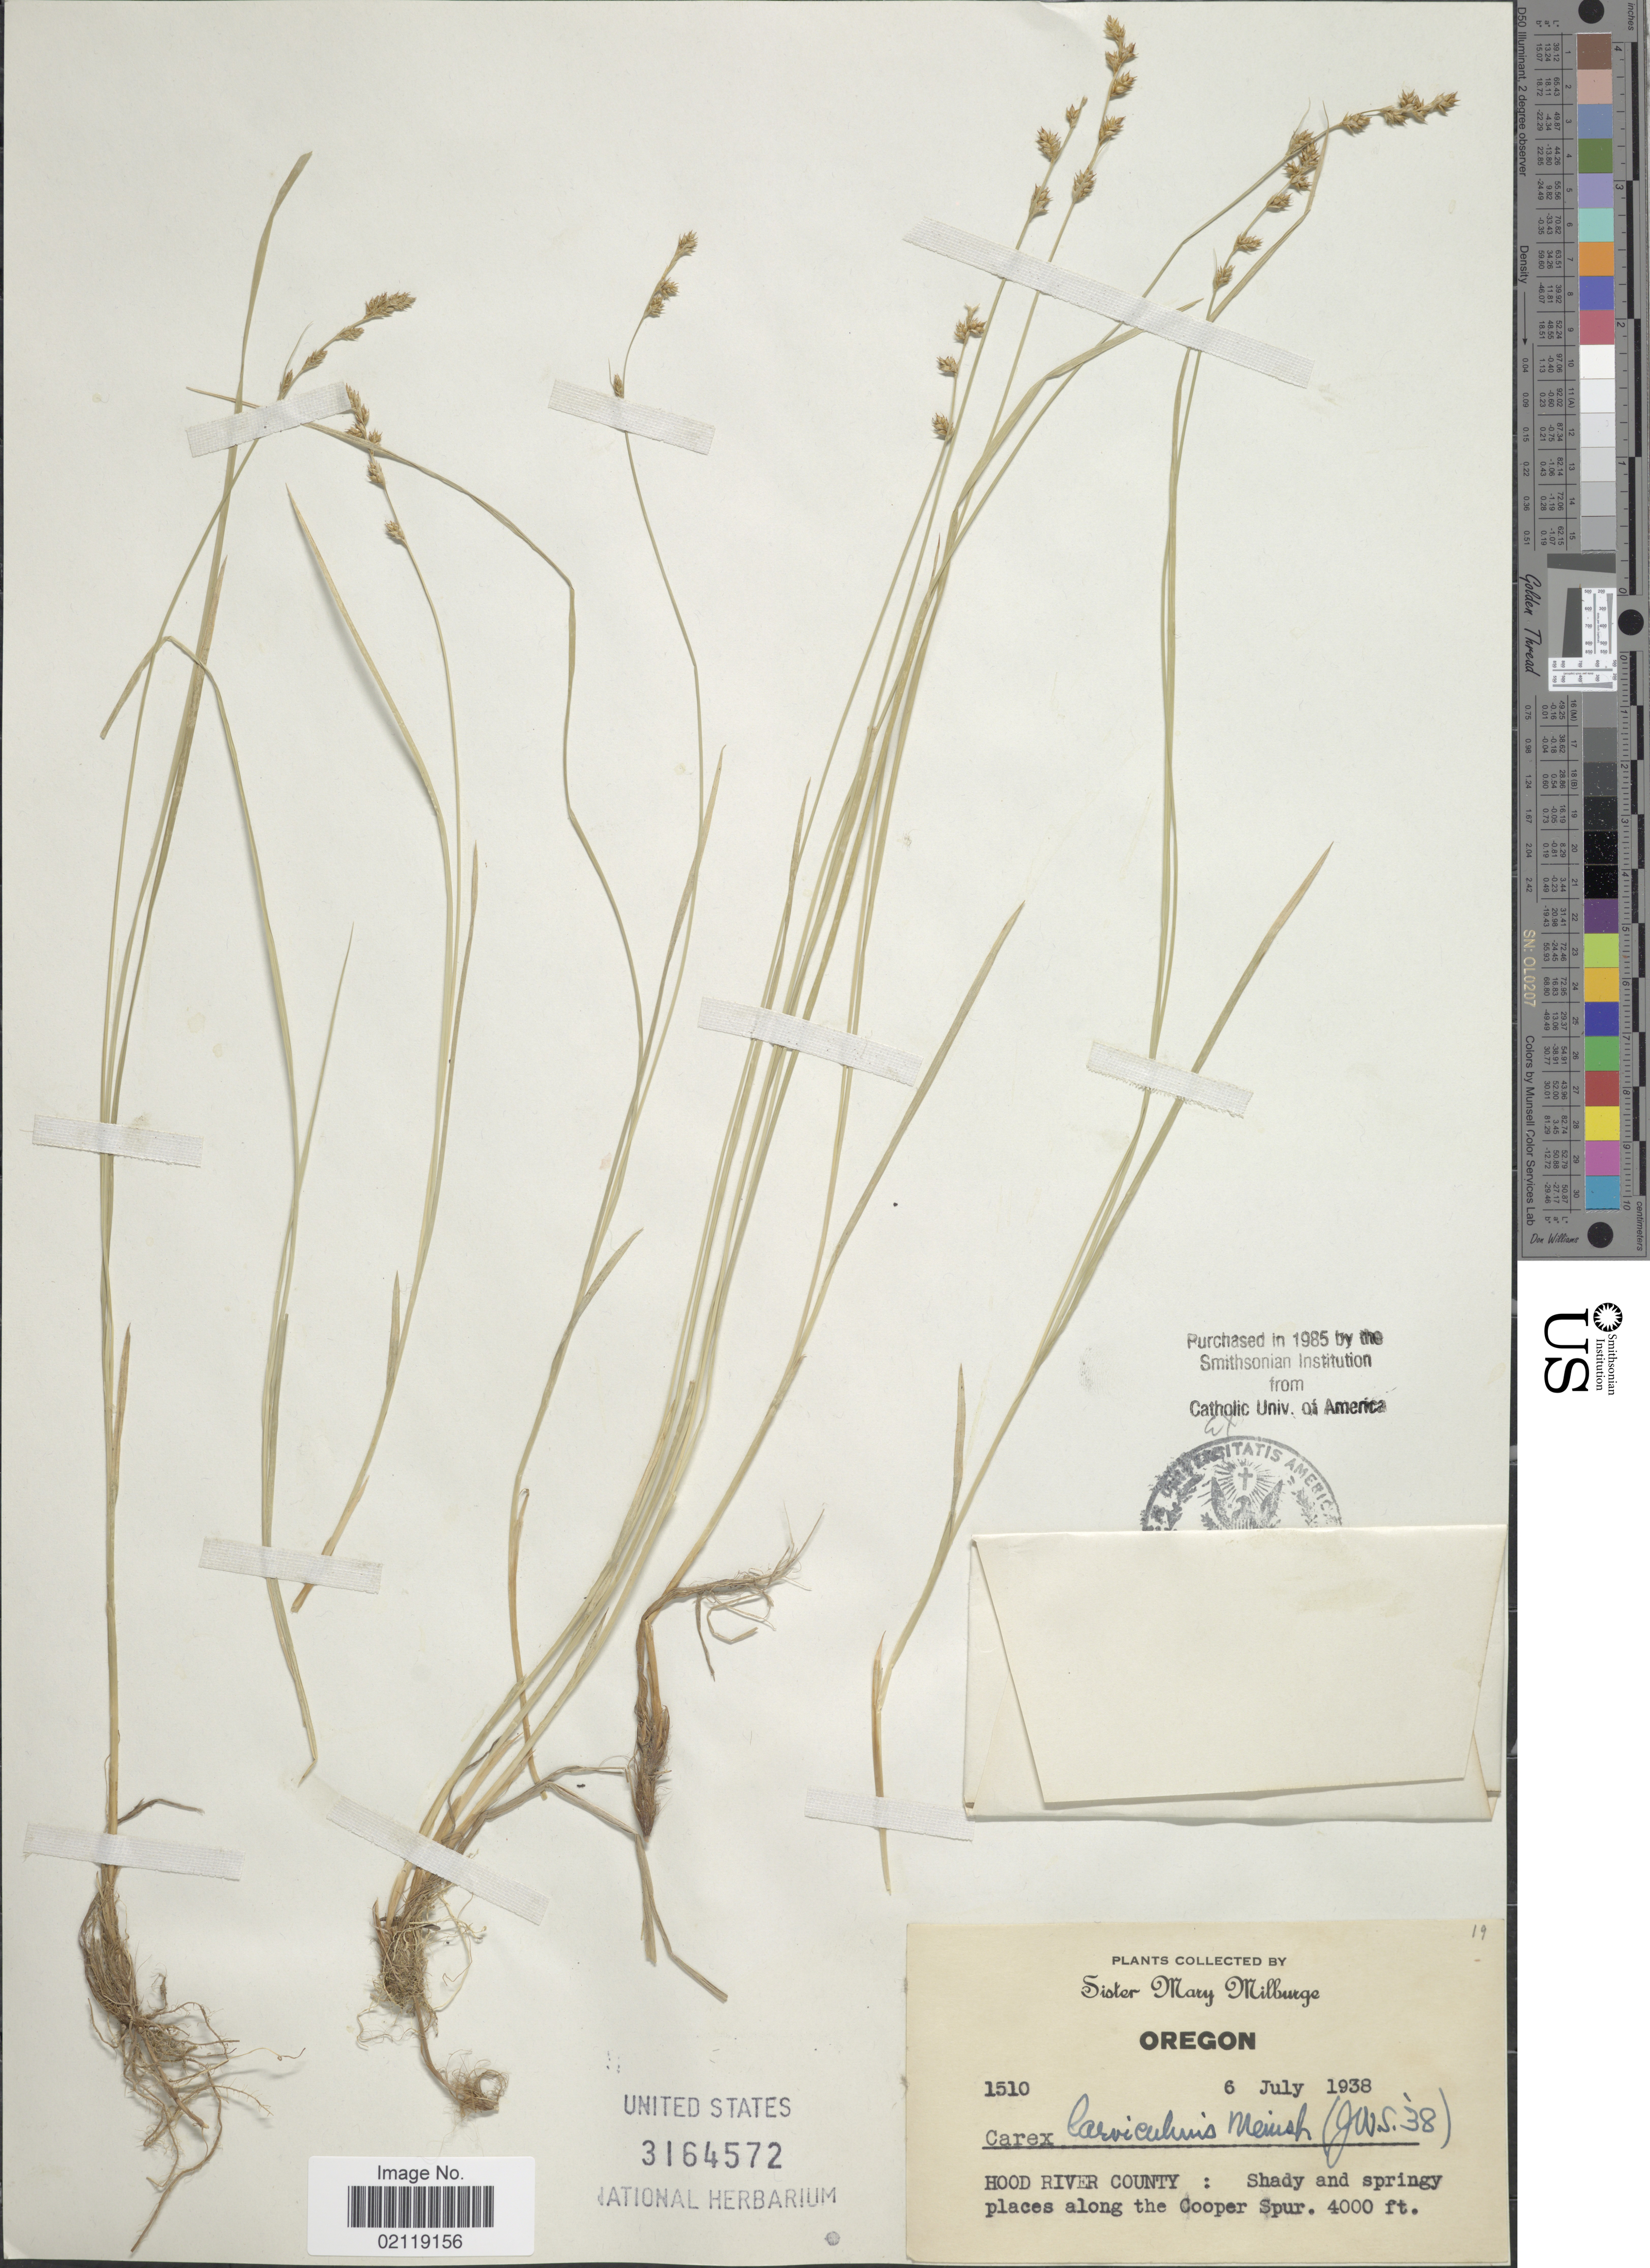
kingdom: Plantae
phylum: Tracheophyta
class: Liliopsida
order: Poales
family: Cyperaceae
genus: Carex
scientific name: Carex laeviculmis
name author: Meinsh.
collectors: S. Milburge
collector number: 1510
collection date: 1938-07-06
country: United States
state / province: Oregon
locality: Hood River County: shady and springy places along the Cooper Spur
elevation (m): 1219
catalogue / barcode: US 3164572